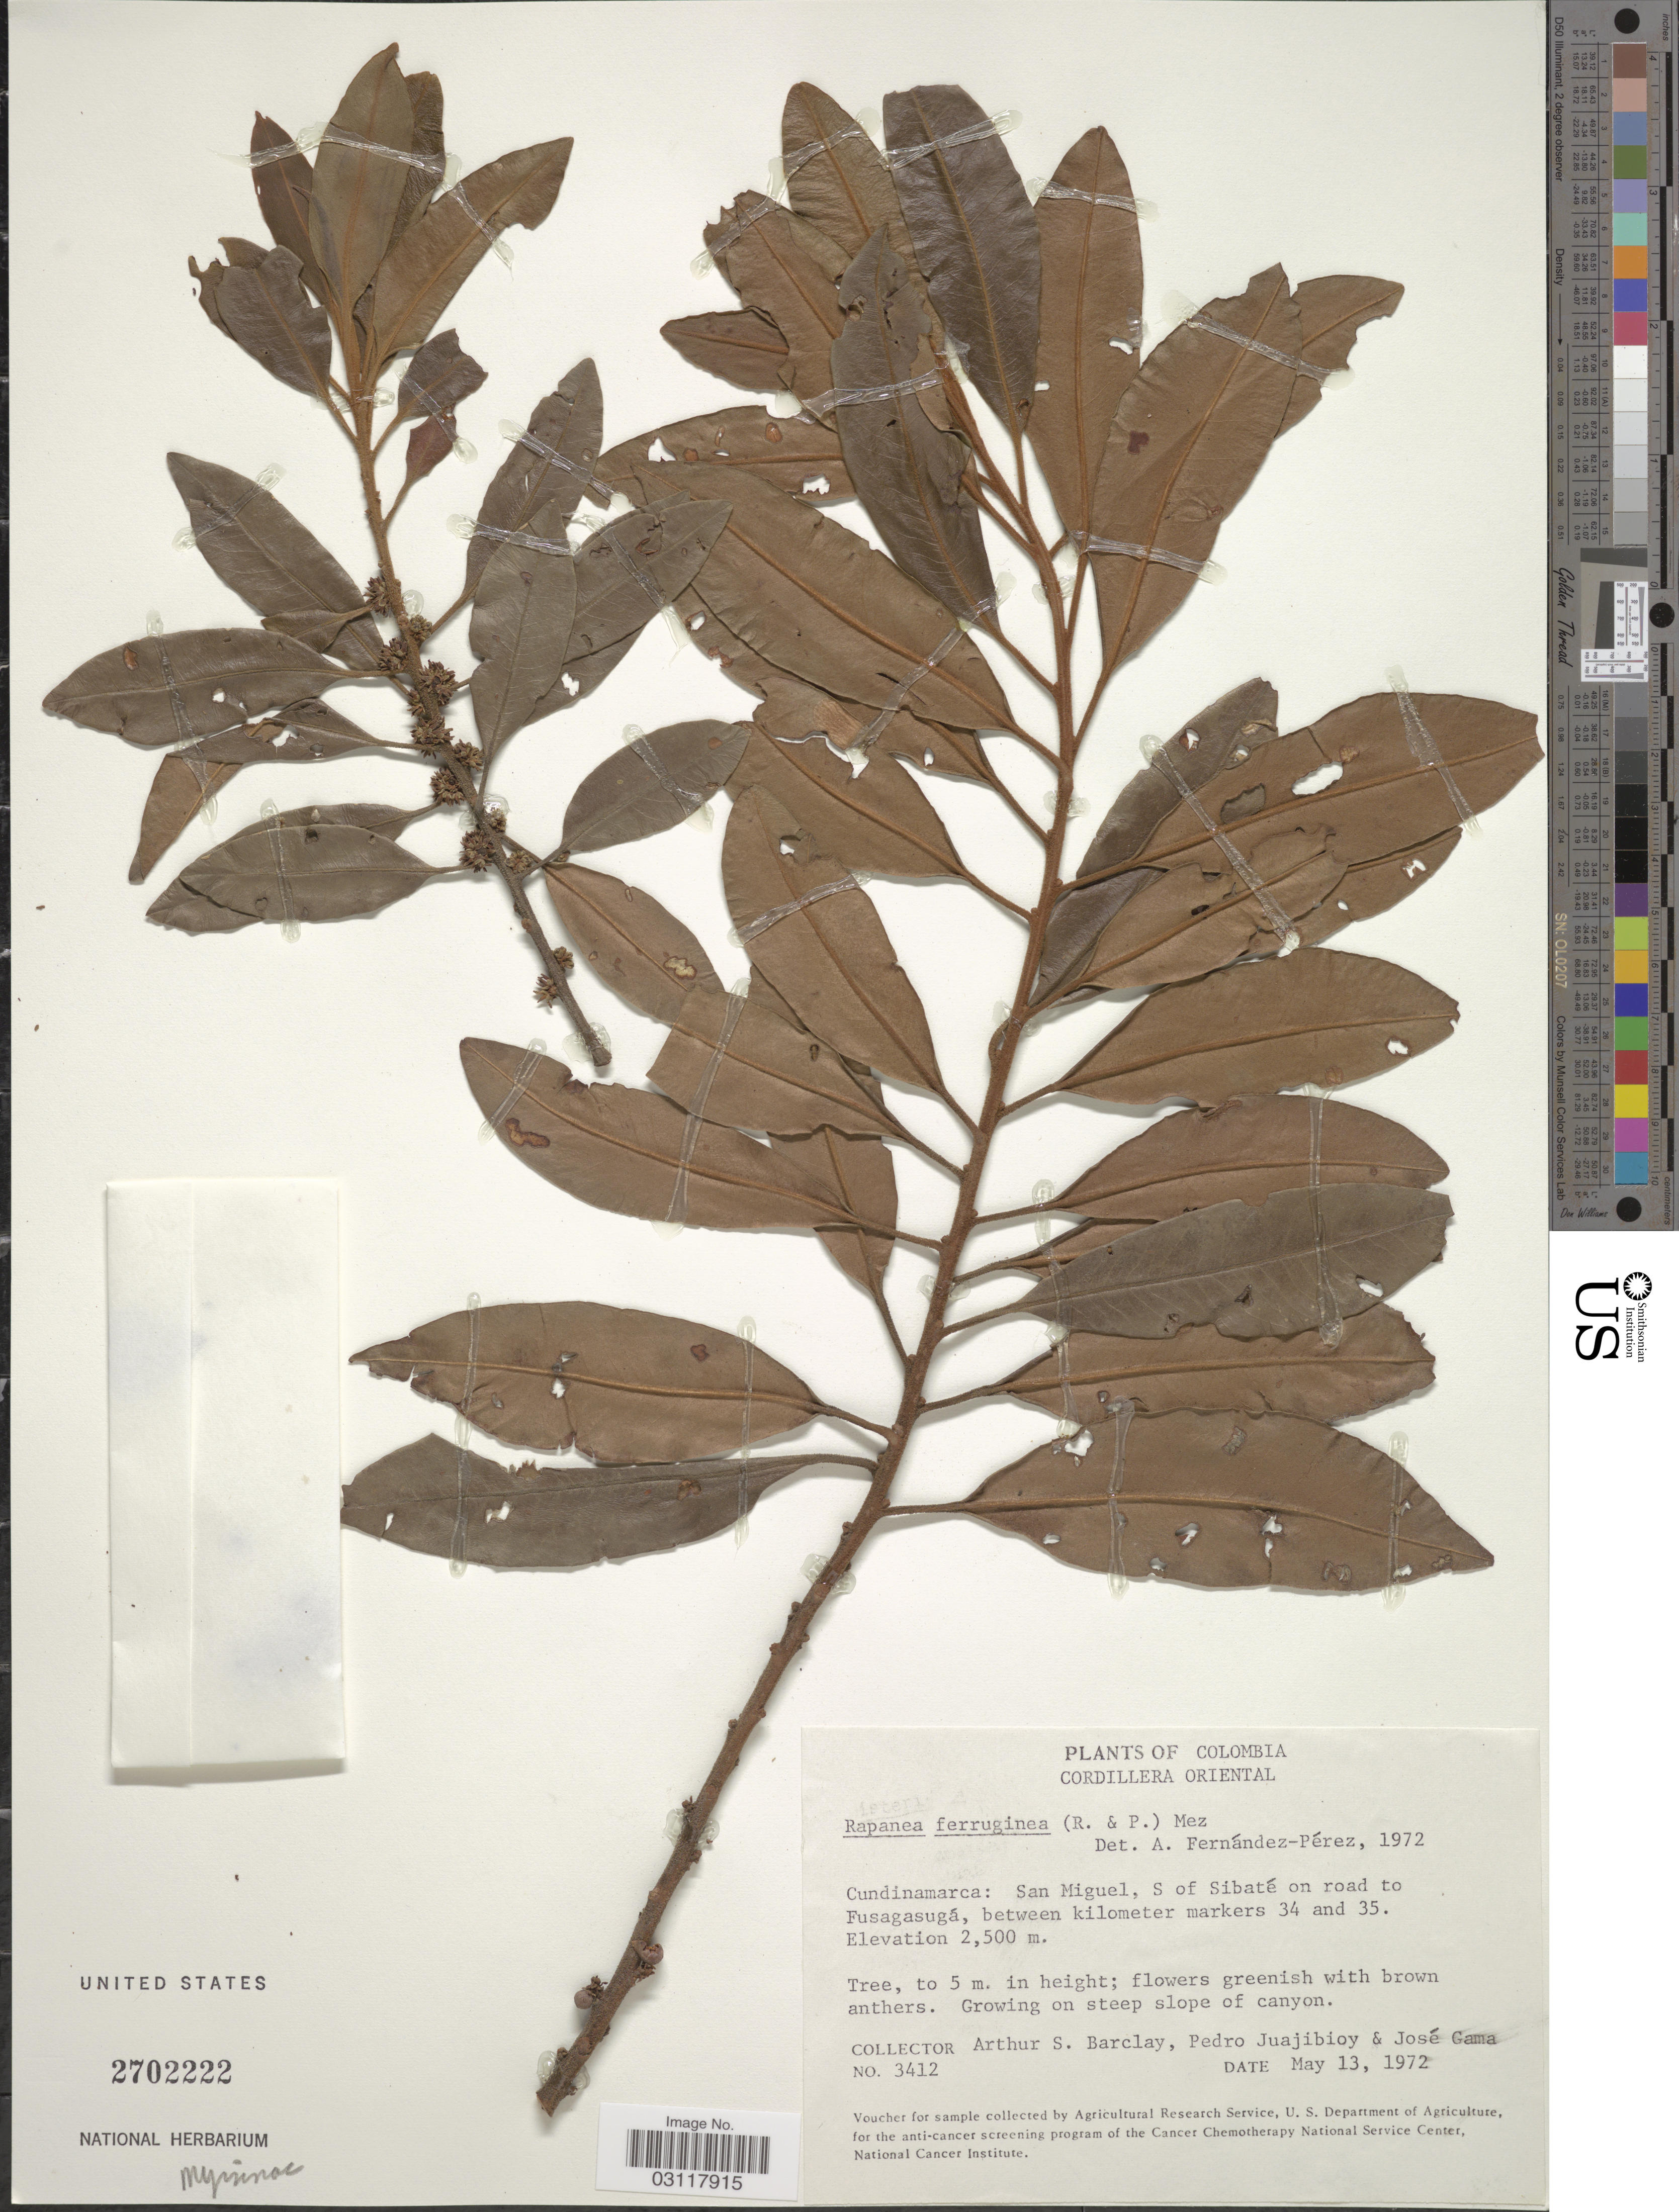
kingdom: Plantae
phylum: Tracheophyta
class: Magnoliopsida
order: Ericales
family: Primulaceae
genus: Rapanea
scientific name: Rapanea ferruginea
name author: (Ruiz & Pav.) Mez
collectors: A. S. Barclay, P. Juajibioy & J. Gama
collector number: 3412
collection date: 1972-05-13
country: Colombia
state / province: Cundinamarca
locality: Cordillera Oriental. San Miguel, S of Sibaté on road to Fusagasugá, between kilometer markers 34 and 35.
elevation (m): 2500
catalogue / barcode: US 2702222